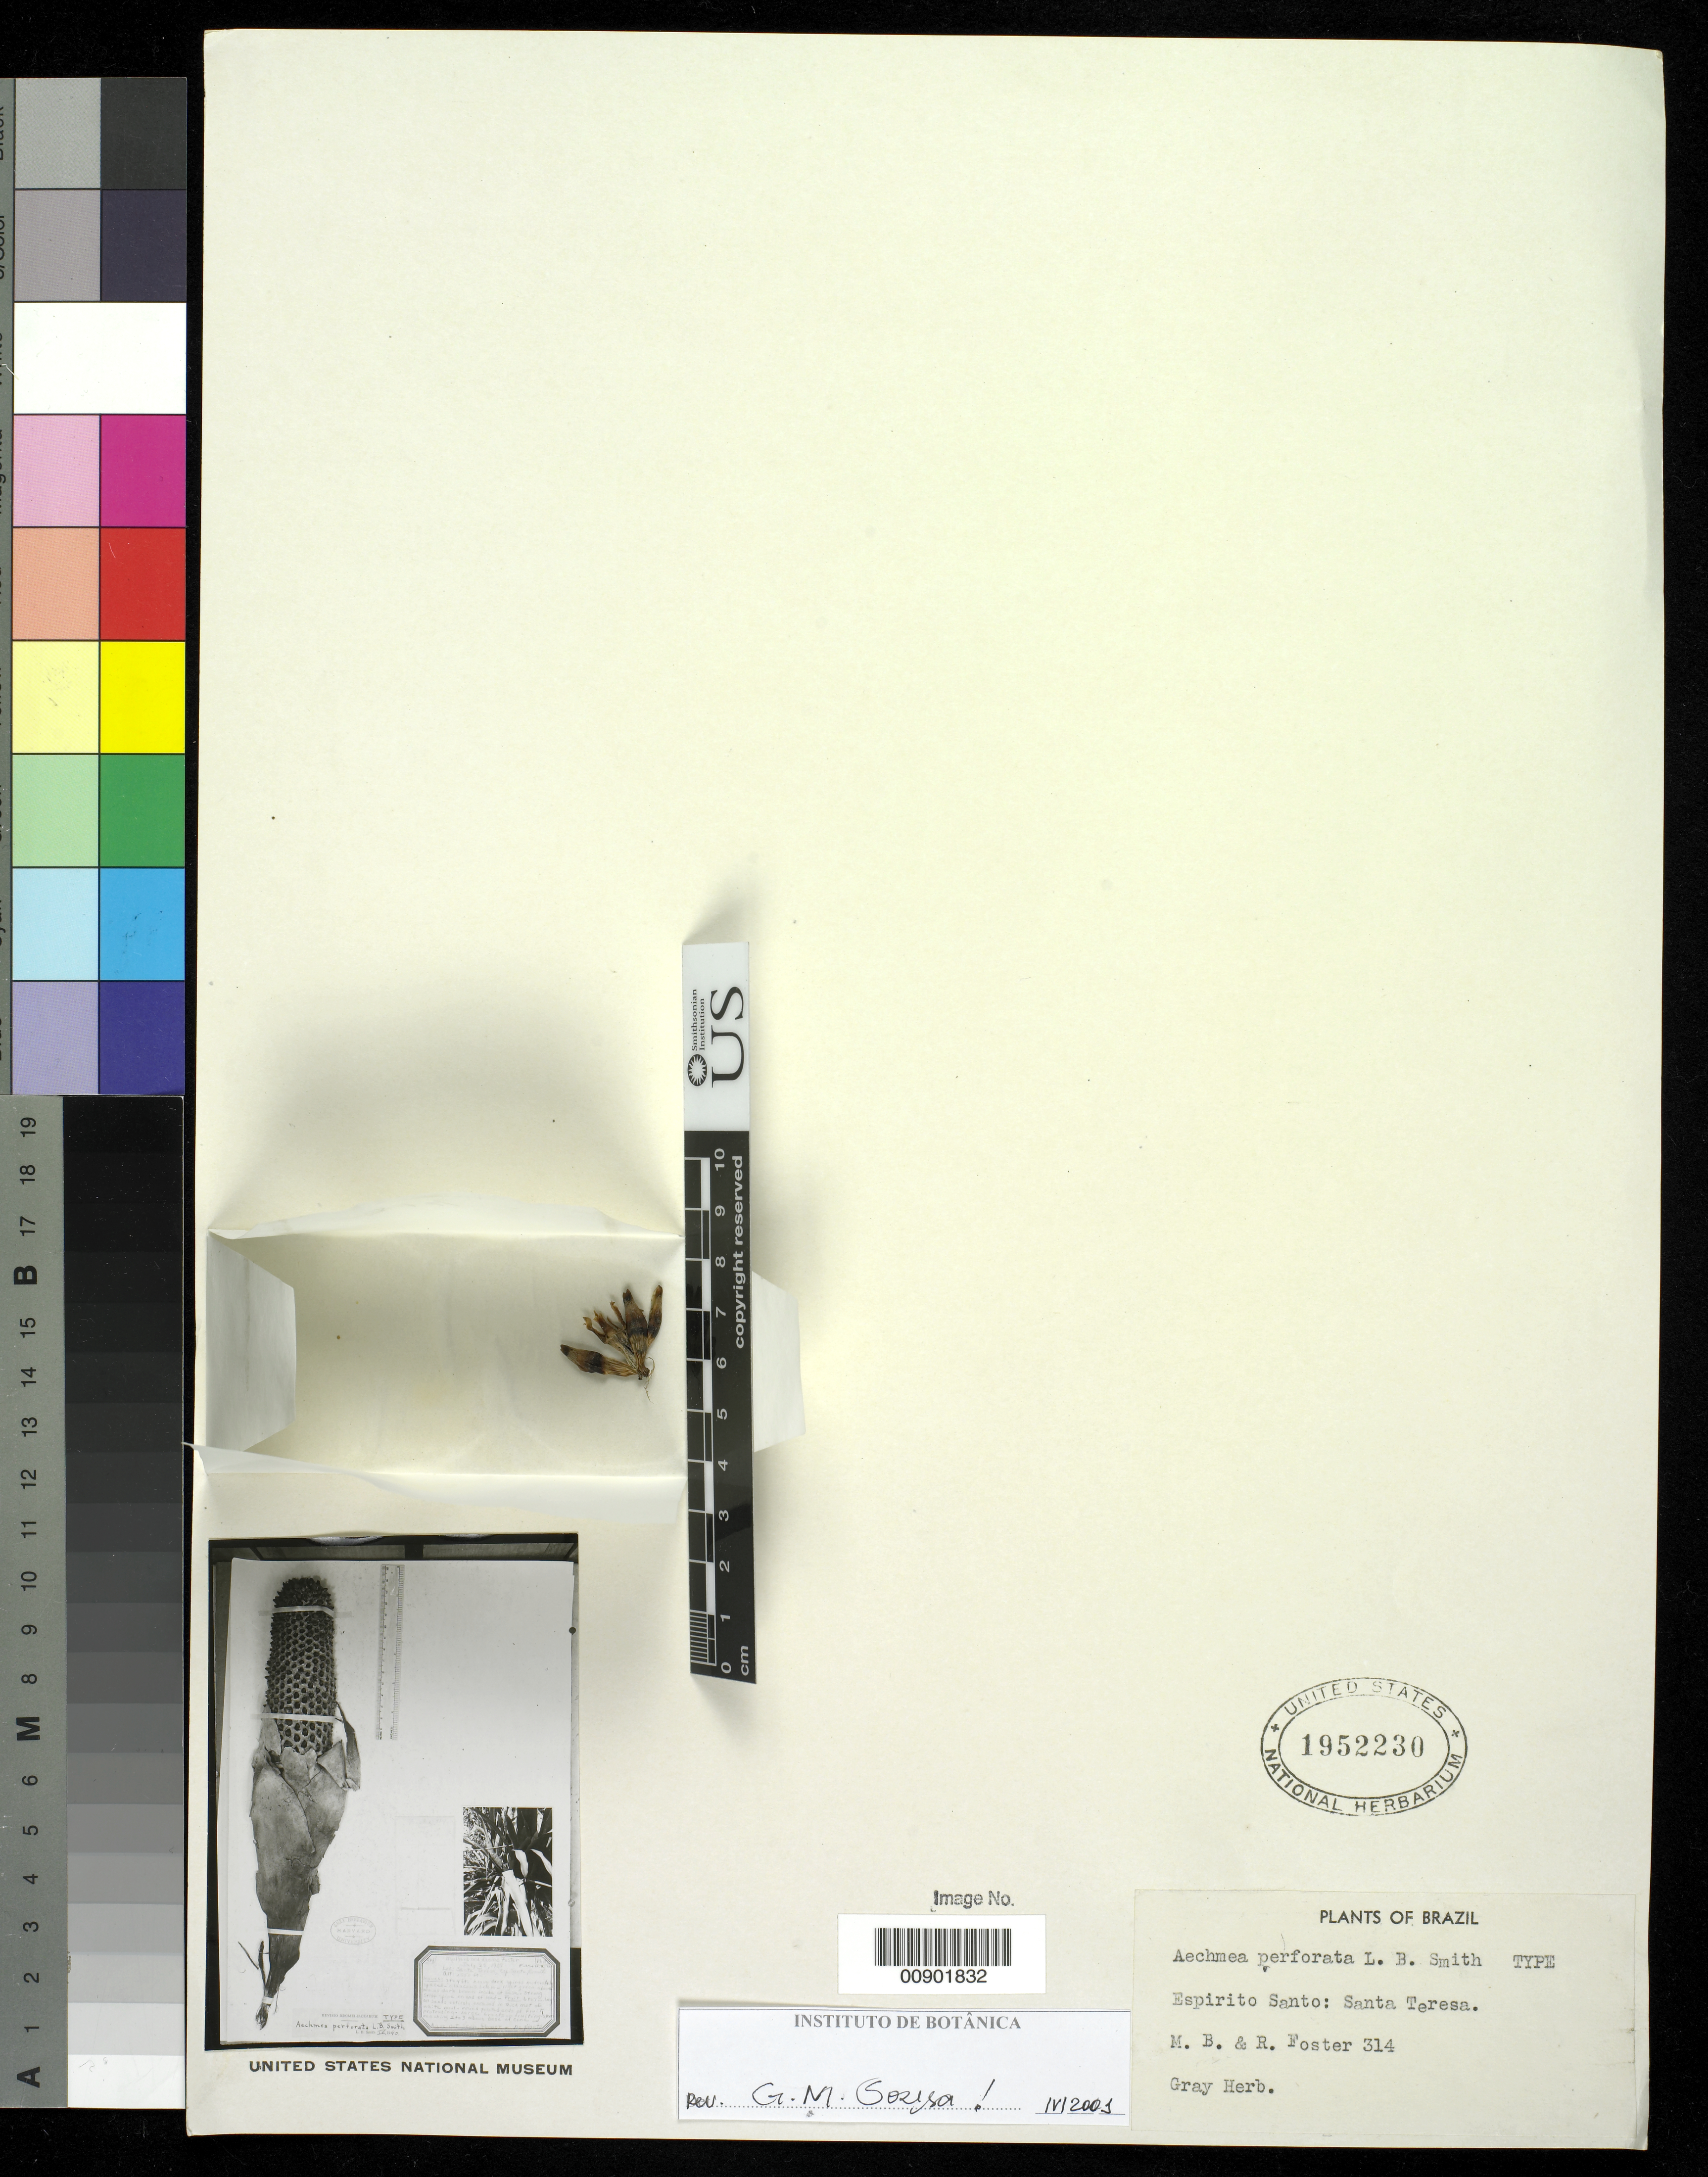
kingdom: Plantae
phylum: Tracheophyta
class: Liliopsida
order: Poales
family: Bromeliaceae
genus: Aechmea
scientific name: Aechmea perforata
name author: L.B. Sm.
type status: Isotype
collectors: M. B. Foster & R. Foster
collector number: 314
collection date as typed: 28 Jul 1939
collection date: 1939-07-28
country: Brazil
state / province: Espírito Santo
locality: Santa Teresa.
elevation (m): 777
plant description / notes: Specimen consists of photograph and fragmentary material of [holo]type ex herb. GH.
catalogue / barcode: US 1952230